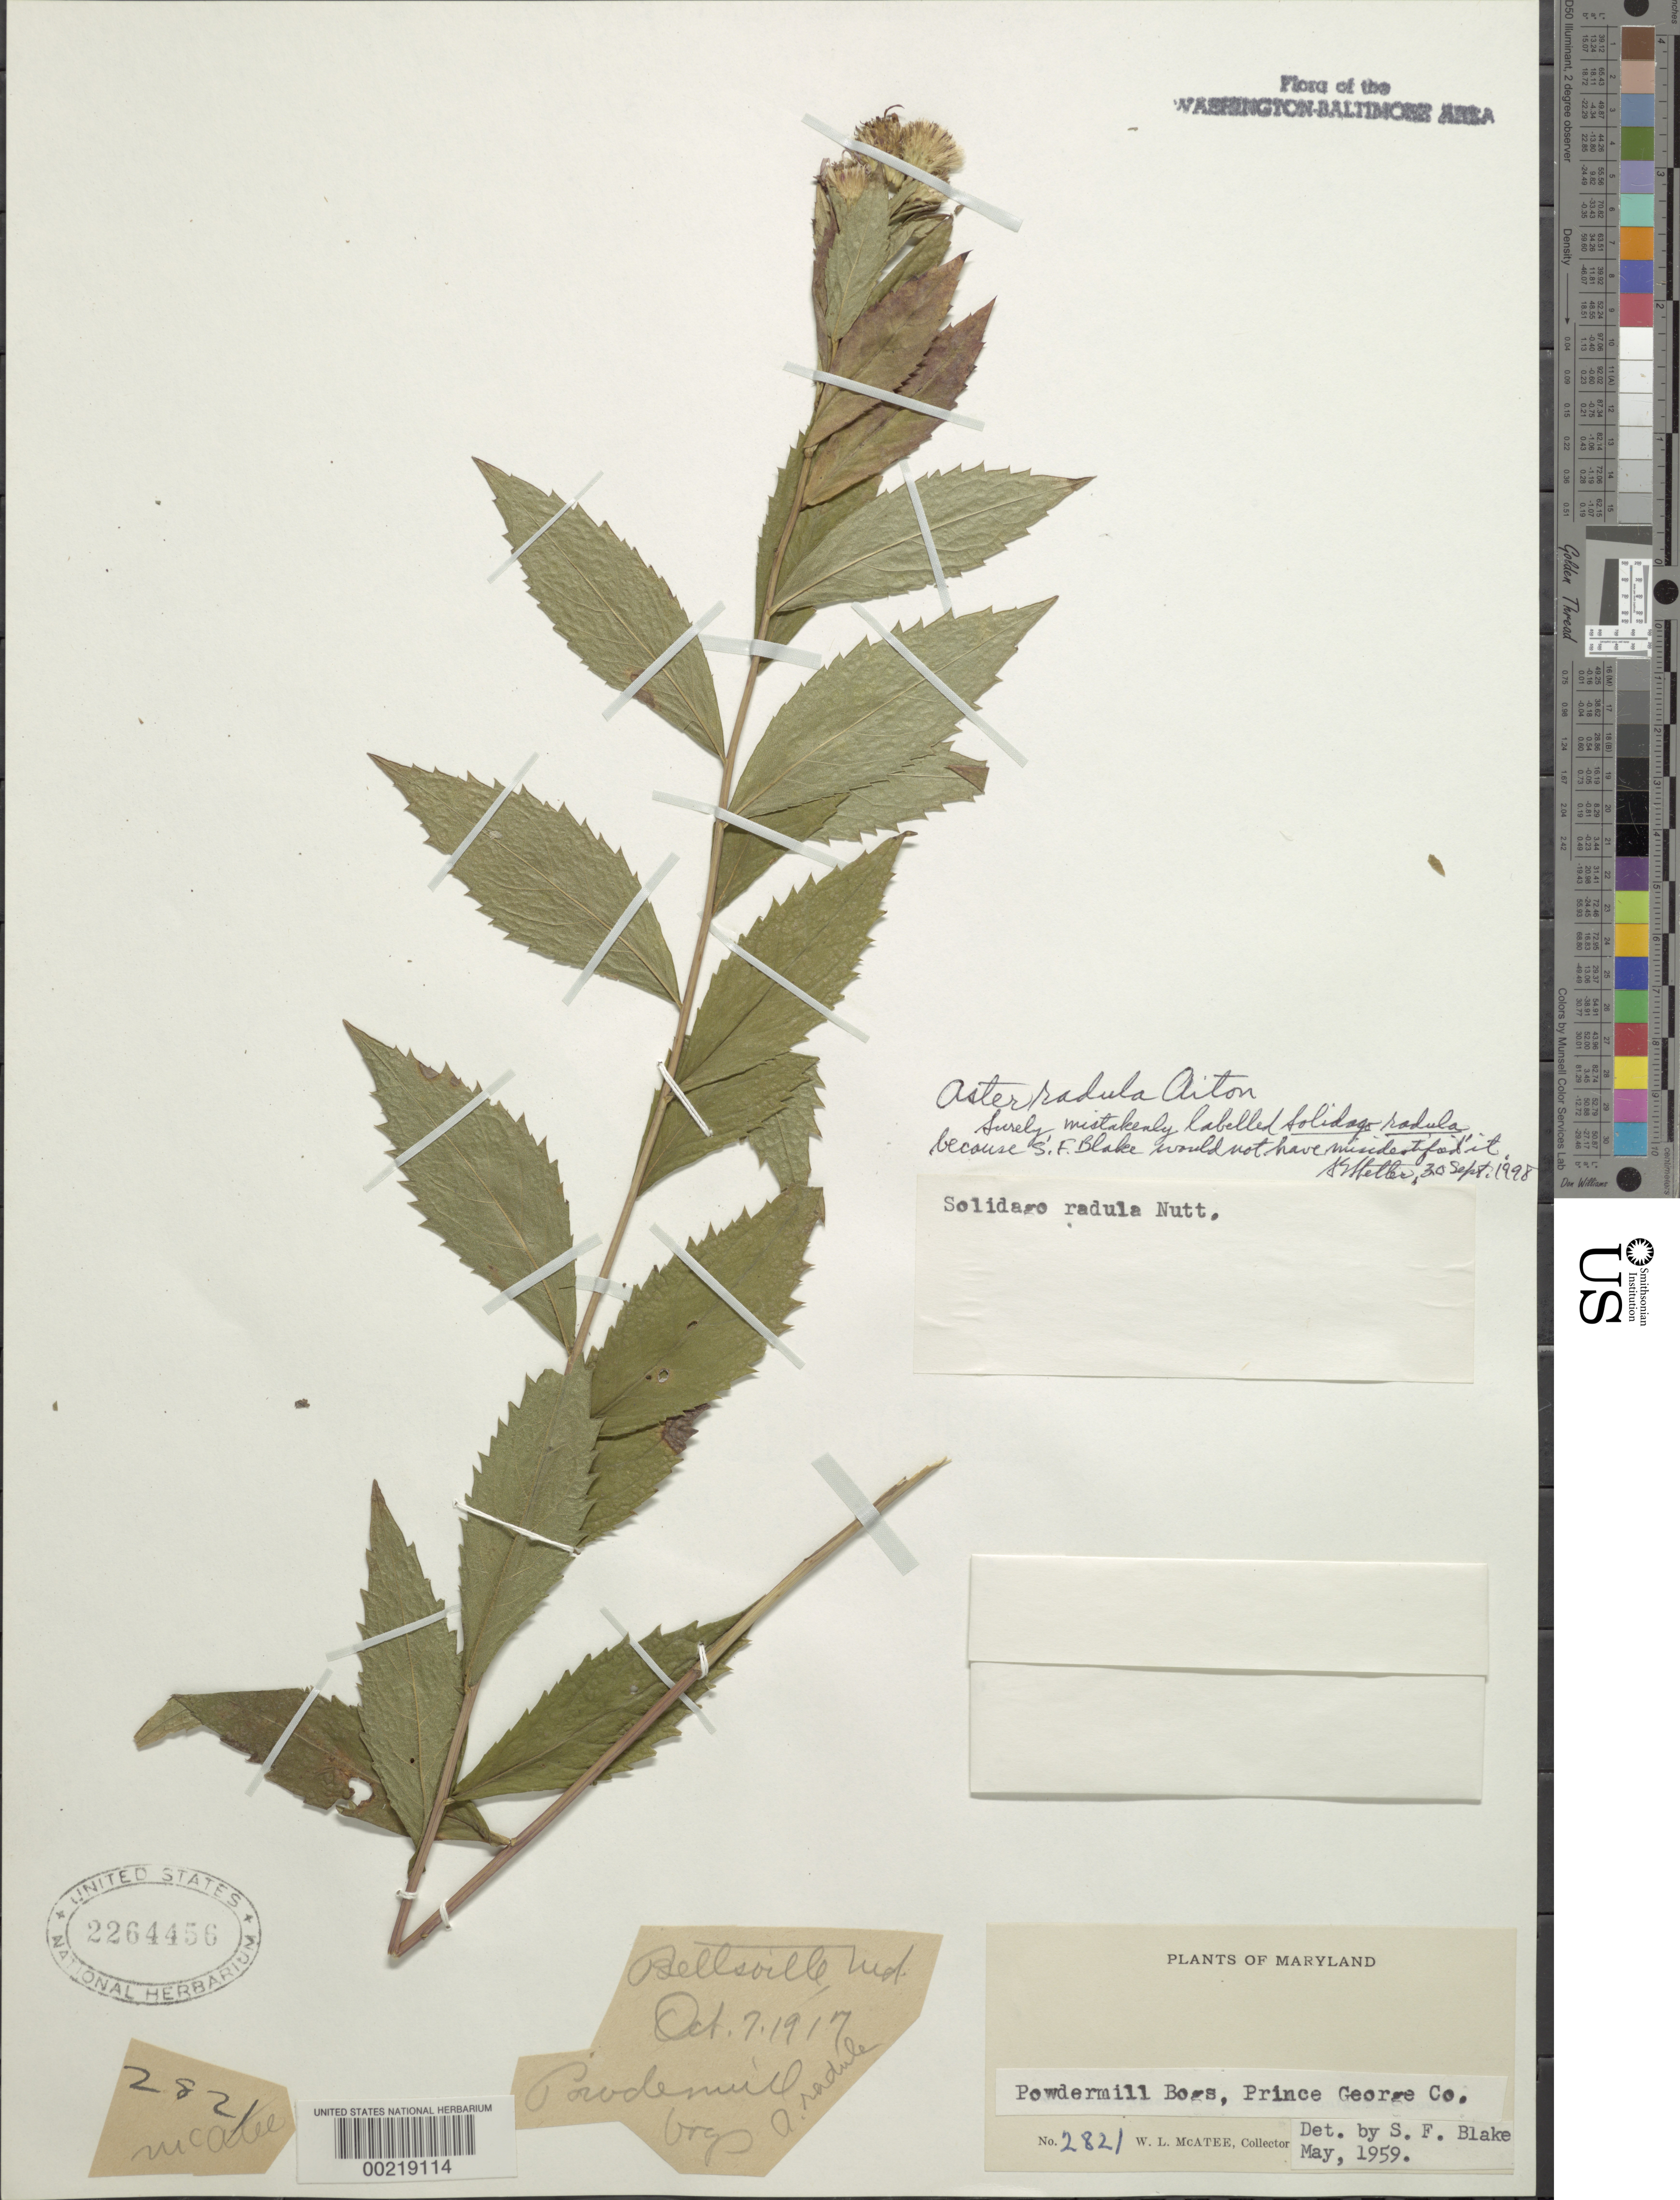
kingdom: Plantae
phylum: Tracheophyta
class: Magnoliopsida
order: Asterales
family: Asteraceae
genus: Eurybia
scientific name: Eurybia radula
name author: (Aiton) G.L. Nesom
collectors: W. McAtee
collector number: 2821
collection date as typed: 17 Oct 1917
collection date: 1917-10-17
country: United States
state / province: Maryland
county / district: Prince George's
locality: Powder Mill Bogs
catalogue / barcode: US 2264456